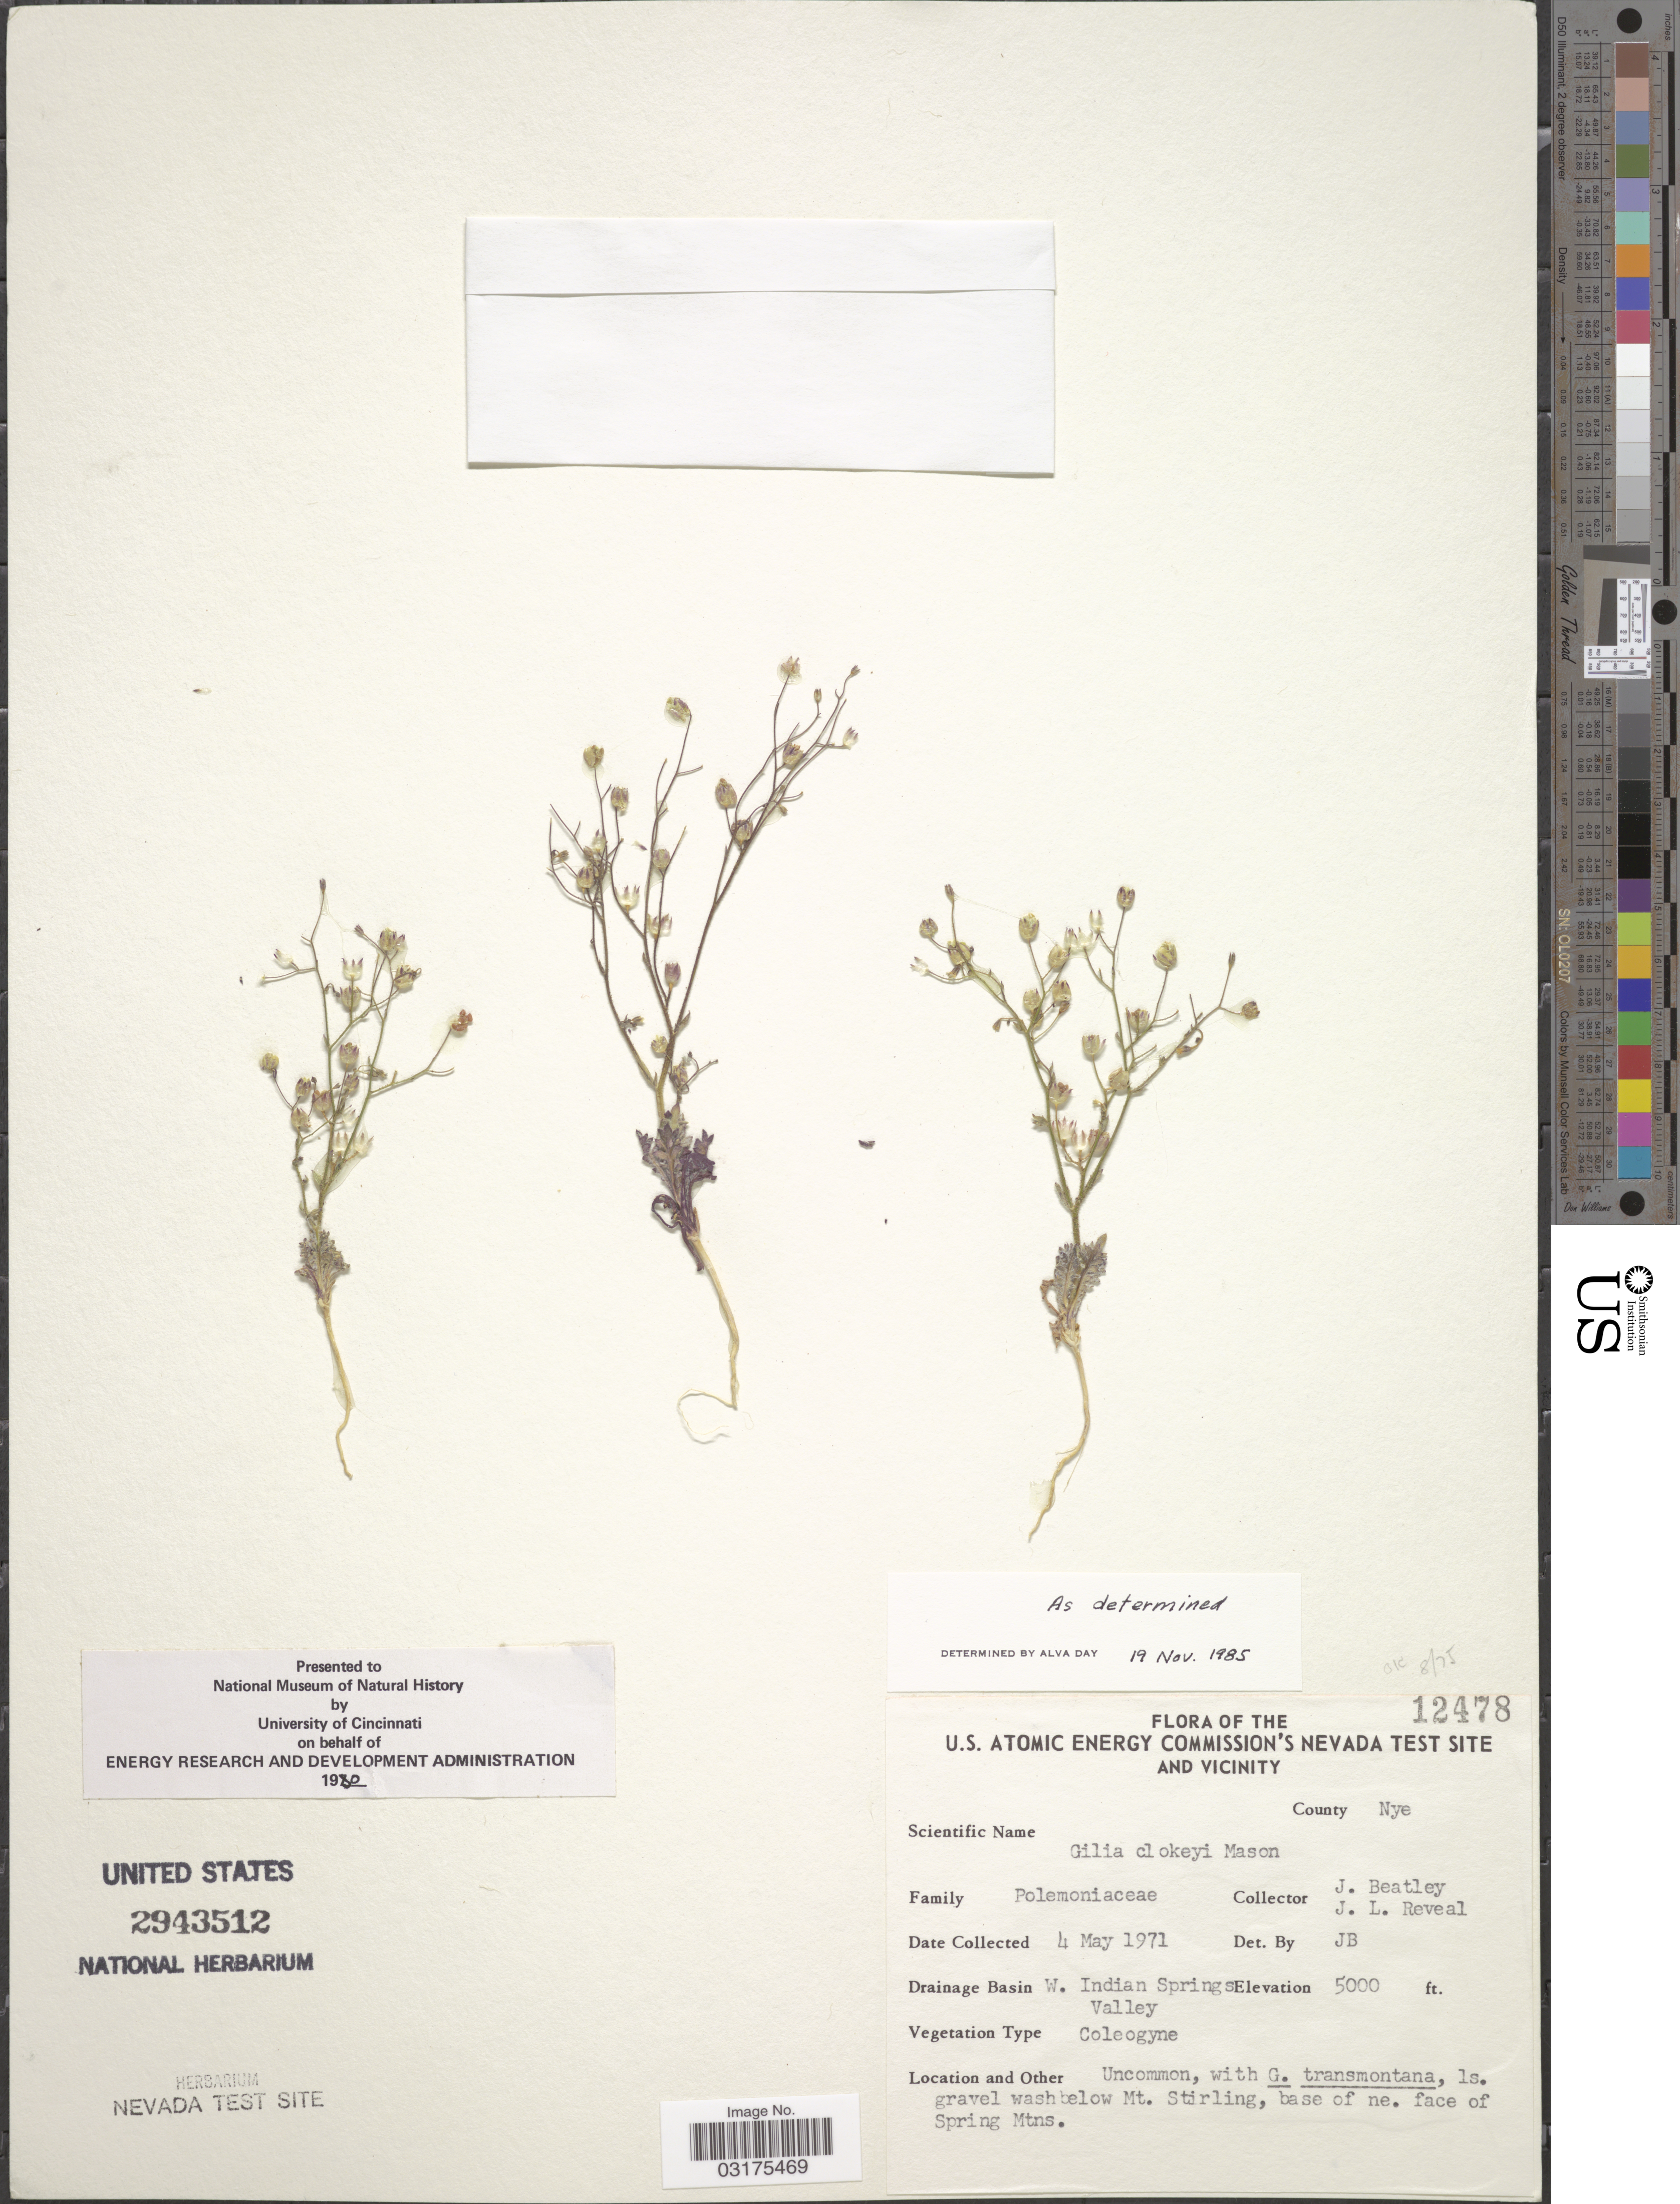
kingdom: Plantae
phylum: Tracheophyta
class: Magnoliopsida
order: Ericales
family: Polemoniaceae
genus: Gilia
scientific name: Gilia clokeyi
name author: H. Mason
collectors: J. C. Beatley & J. L. Reveal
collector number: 12478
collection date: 1971-05-04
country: United States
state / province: Nevada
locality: The U.S. Atomic Energy Commission's Nevada Test Site And Vicinity, County Nye, Drainage Basin W. Indian Springs Valley, Is. gravel wash below Mt. Stirling, base of ne. of face of Spring Mtns.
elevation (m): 1524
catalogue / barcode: US 2943512